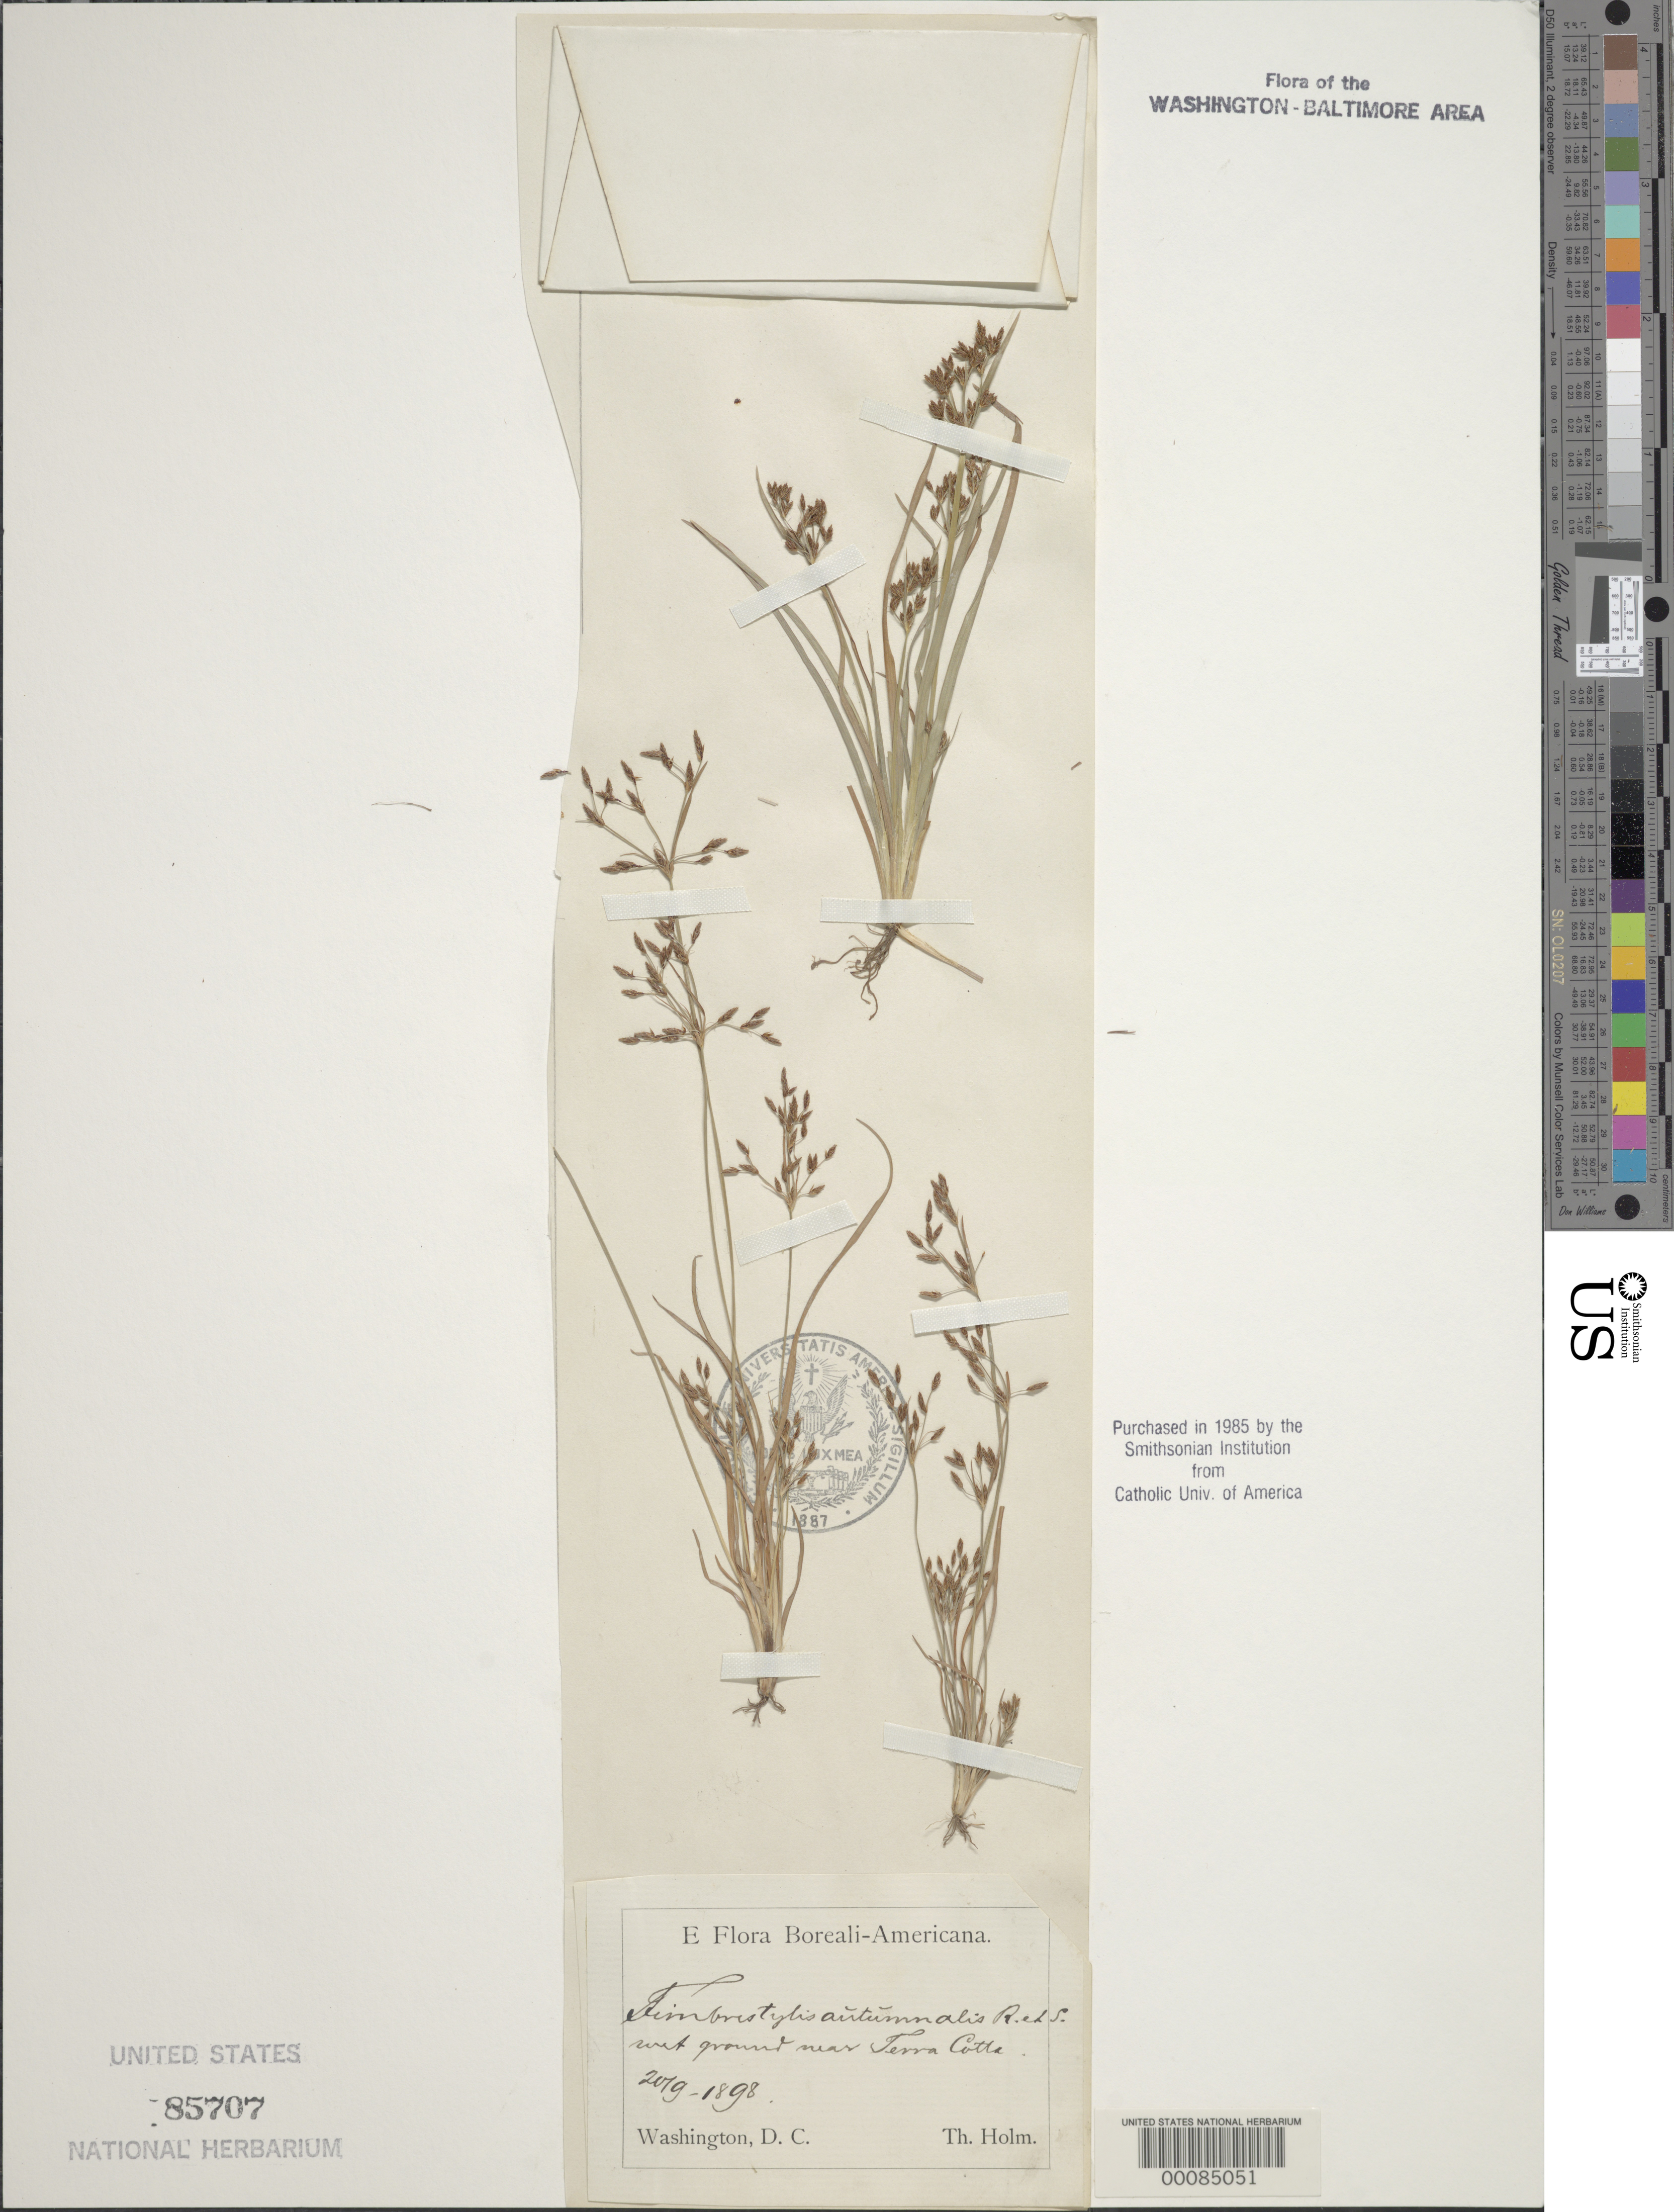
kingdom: Plantae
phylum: Tracheophyta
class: Liliopsida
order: Poales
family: Cyperaceae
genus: Fimbristylis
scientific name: Fimbristylis autumnalis (L.) Roem. & Schult.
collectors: T. Holm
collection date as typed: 20 Sep 1898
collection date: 1898-09-20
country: United States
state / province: District of Columbia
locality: Near Terra Cotta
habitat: Wet ground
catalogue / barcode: US 85707